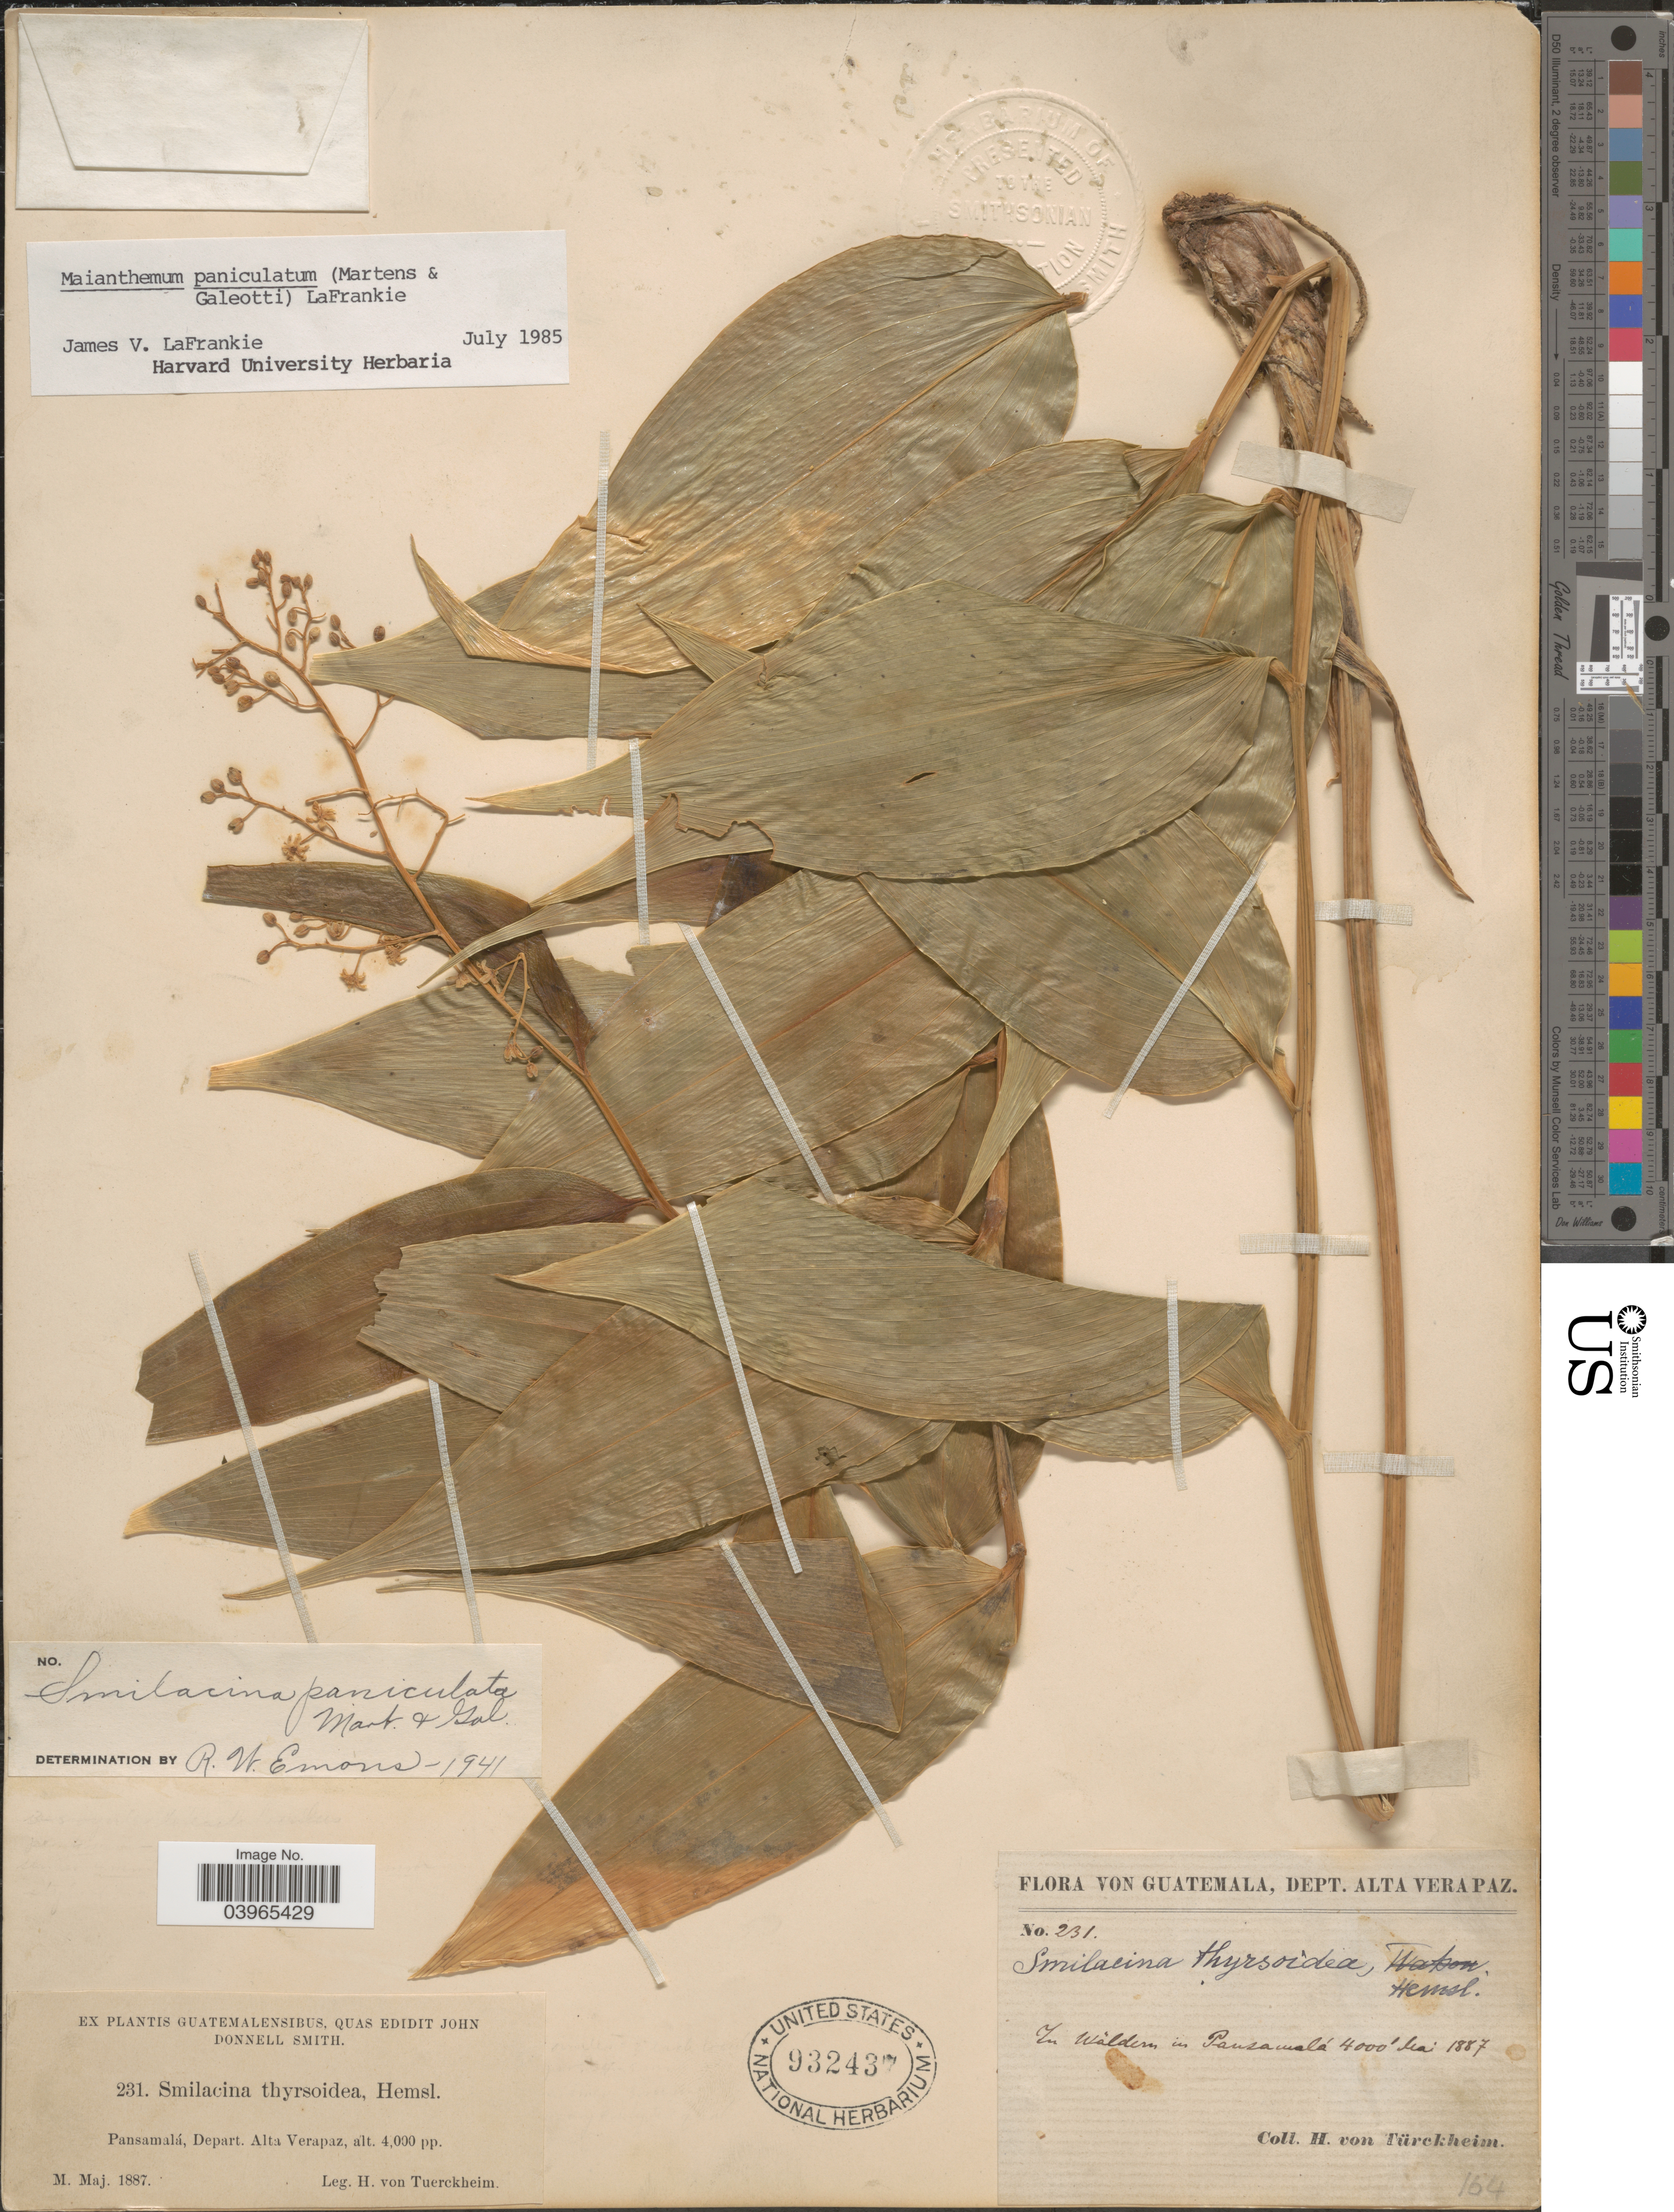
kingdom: Plantae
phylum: Tracheophyta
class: Liliopsida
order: Asparagales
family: Asparagaceae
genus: Maianthemum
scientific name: Maianthemum paniculatum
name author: (M. Martens & Galeotti) LaFrankie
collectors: H. von Türckheim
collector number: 231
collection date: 1887-05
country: Guatemala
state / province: Alta Verapaz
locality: In Wäldern in Pansamalá, Depart. Alta Verapaz.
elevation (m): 1219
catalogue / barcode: US 932437